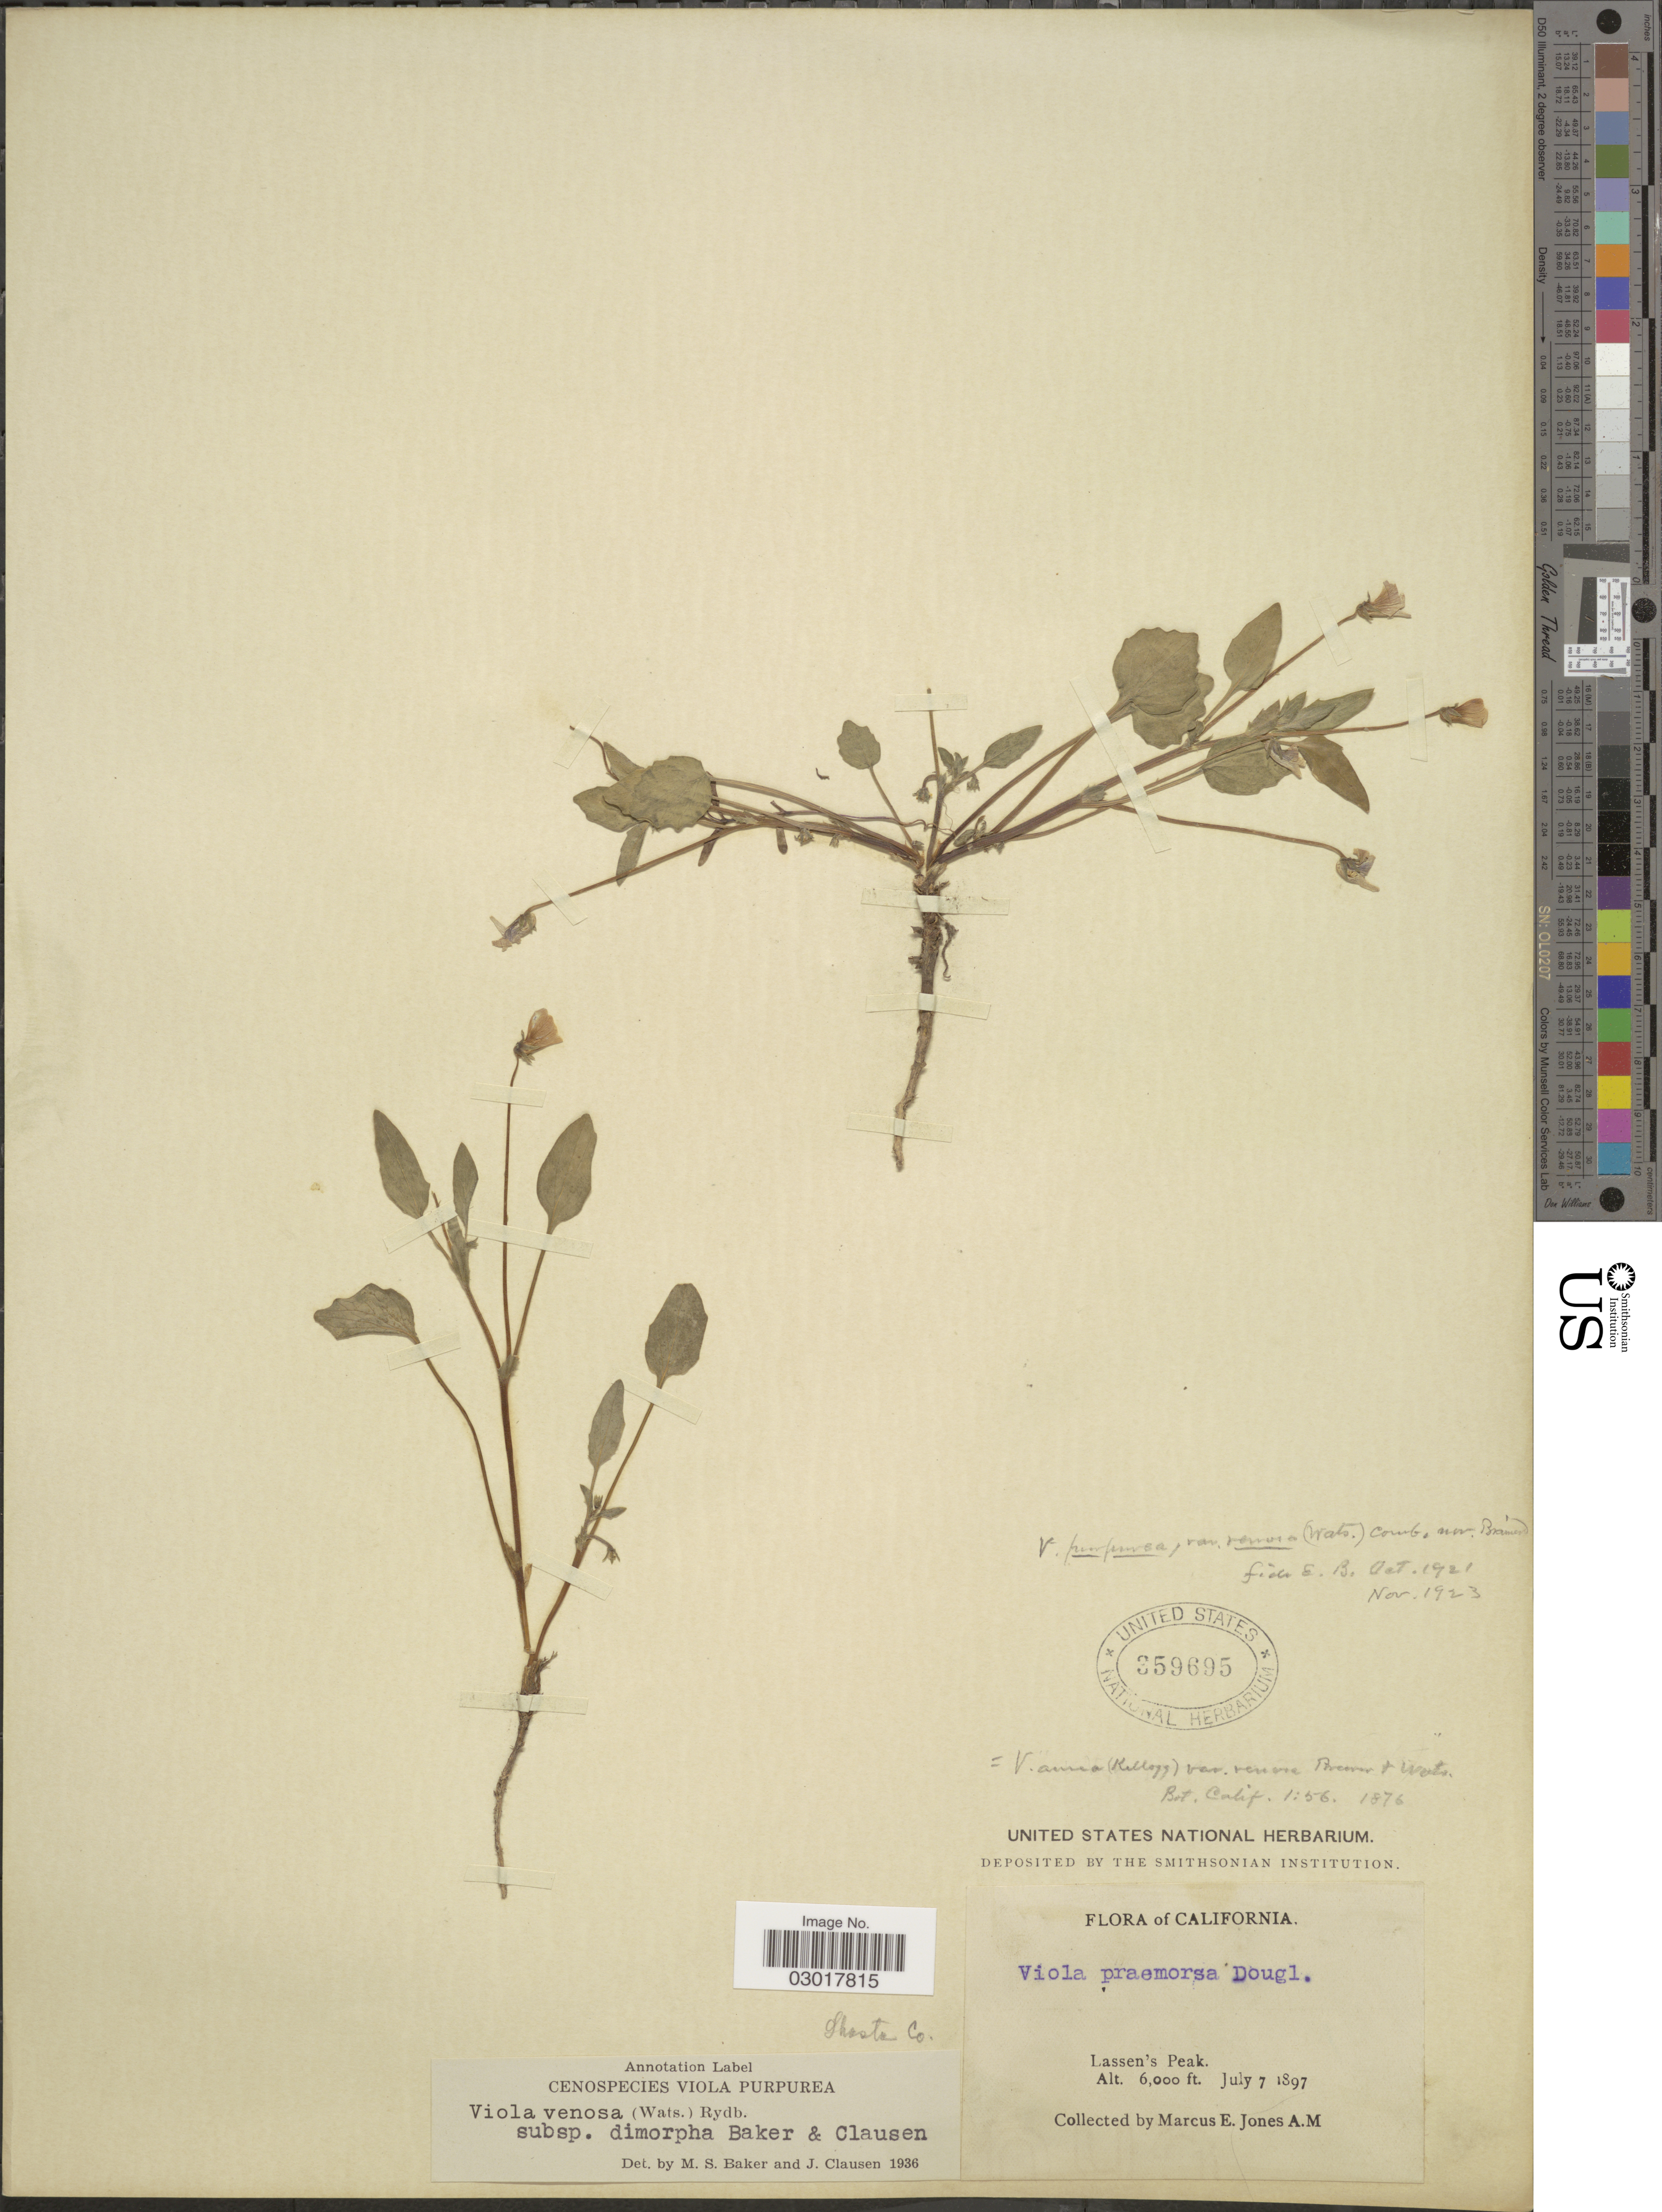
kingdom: Plantae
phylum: Tracheophyta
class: Magnoliopsida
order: Malpighiales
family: Violaceae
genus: Viola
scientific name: Viola venosa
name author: (S. Watson) Rydb.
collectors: M. E. Jones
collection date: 1897-07-07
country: United States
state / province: California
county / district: Shasta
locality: Lassen's Peak. Shasta Co.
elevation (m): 1829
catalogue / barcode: US 359695